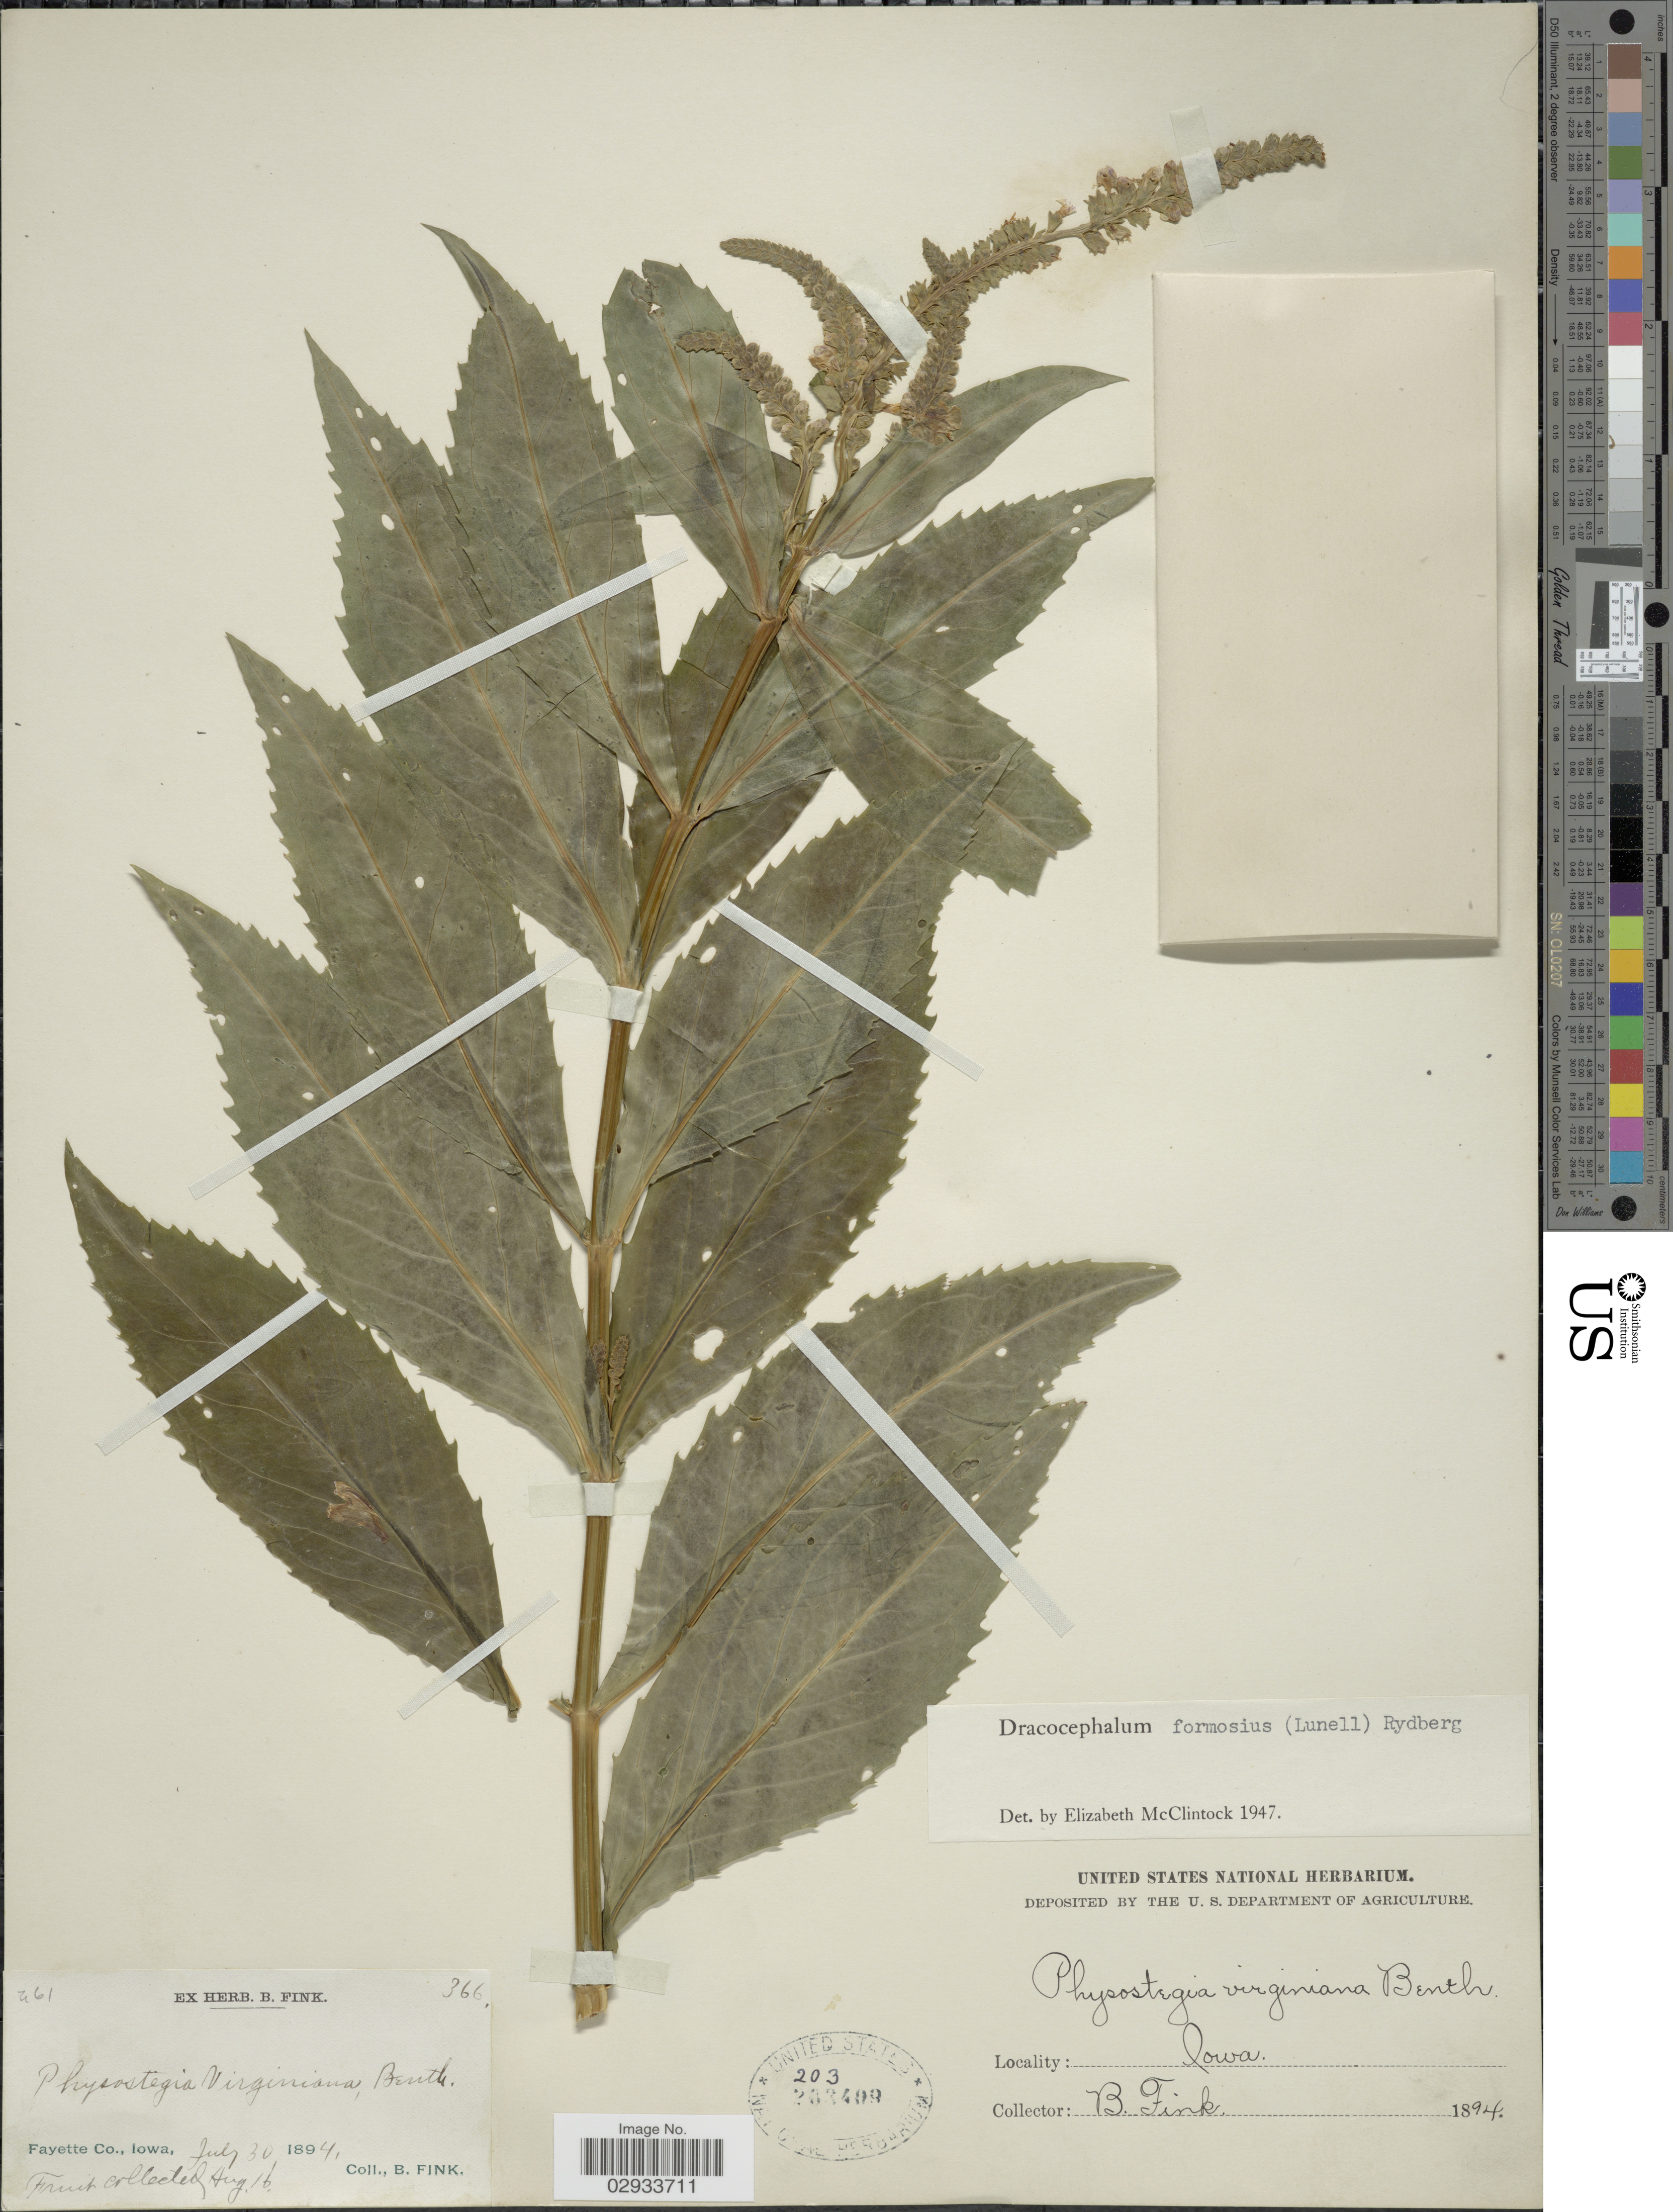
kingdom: Plantae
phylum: Tracheophyta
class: Magnoliopsida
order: Lamiales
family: Lamiaceae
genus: Physostegia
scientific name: Physostegia formosior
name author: Lunell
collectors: B. Fink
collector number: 461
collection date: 1894-07-30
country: United States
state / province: Iowa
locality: Fayette Co., Iowa.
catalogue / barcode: US 203409